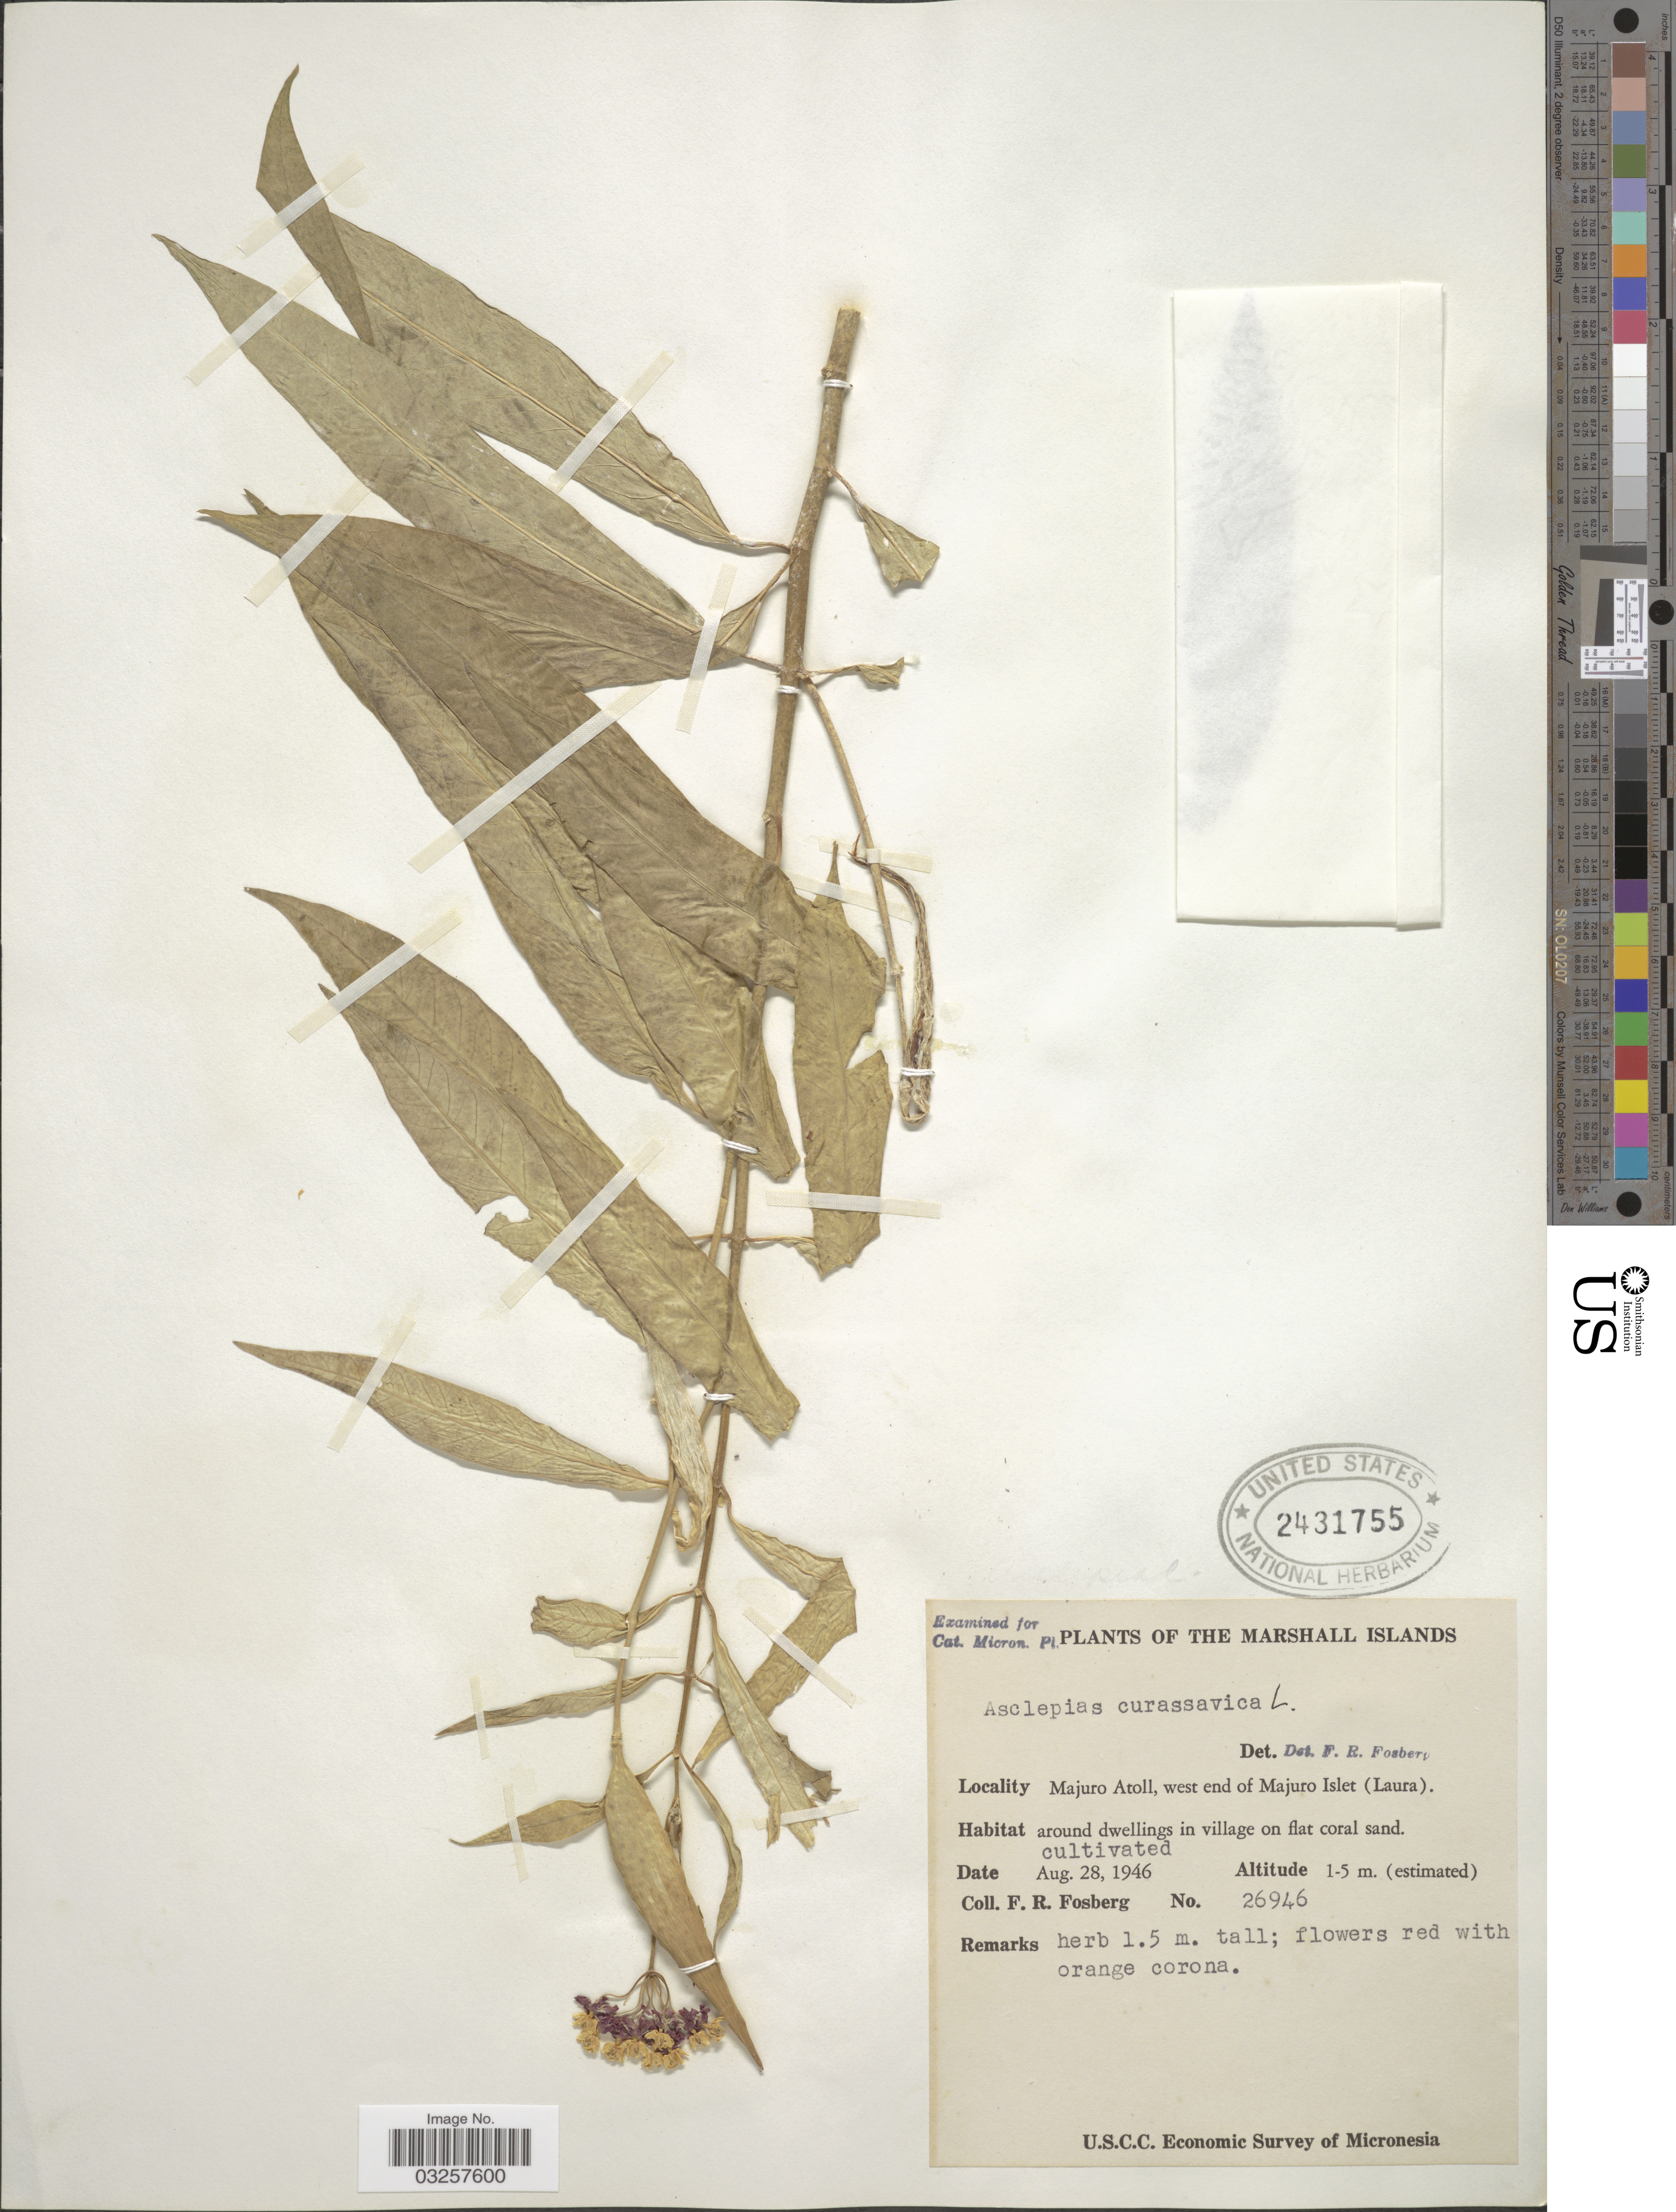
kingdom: Plantae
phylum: Tracheophyta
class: Magnoliopsida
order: Gentianales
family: Apocynaceae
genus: Asclepias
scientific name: Asclepias curassavica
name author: L.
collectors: F. R. Fosberg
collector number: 26946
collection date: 1946-08-28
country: Marshall Islands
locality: Marshall Islands. Majuro Atoll, west end of Majuro Islet (Laura).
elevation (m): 1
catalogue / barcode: US 2431755